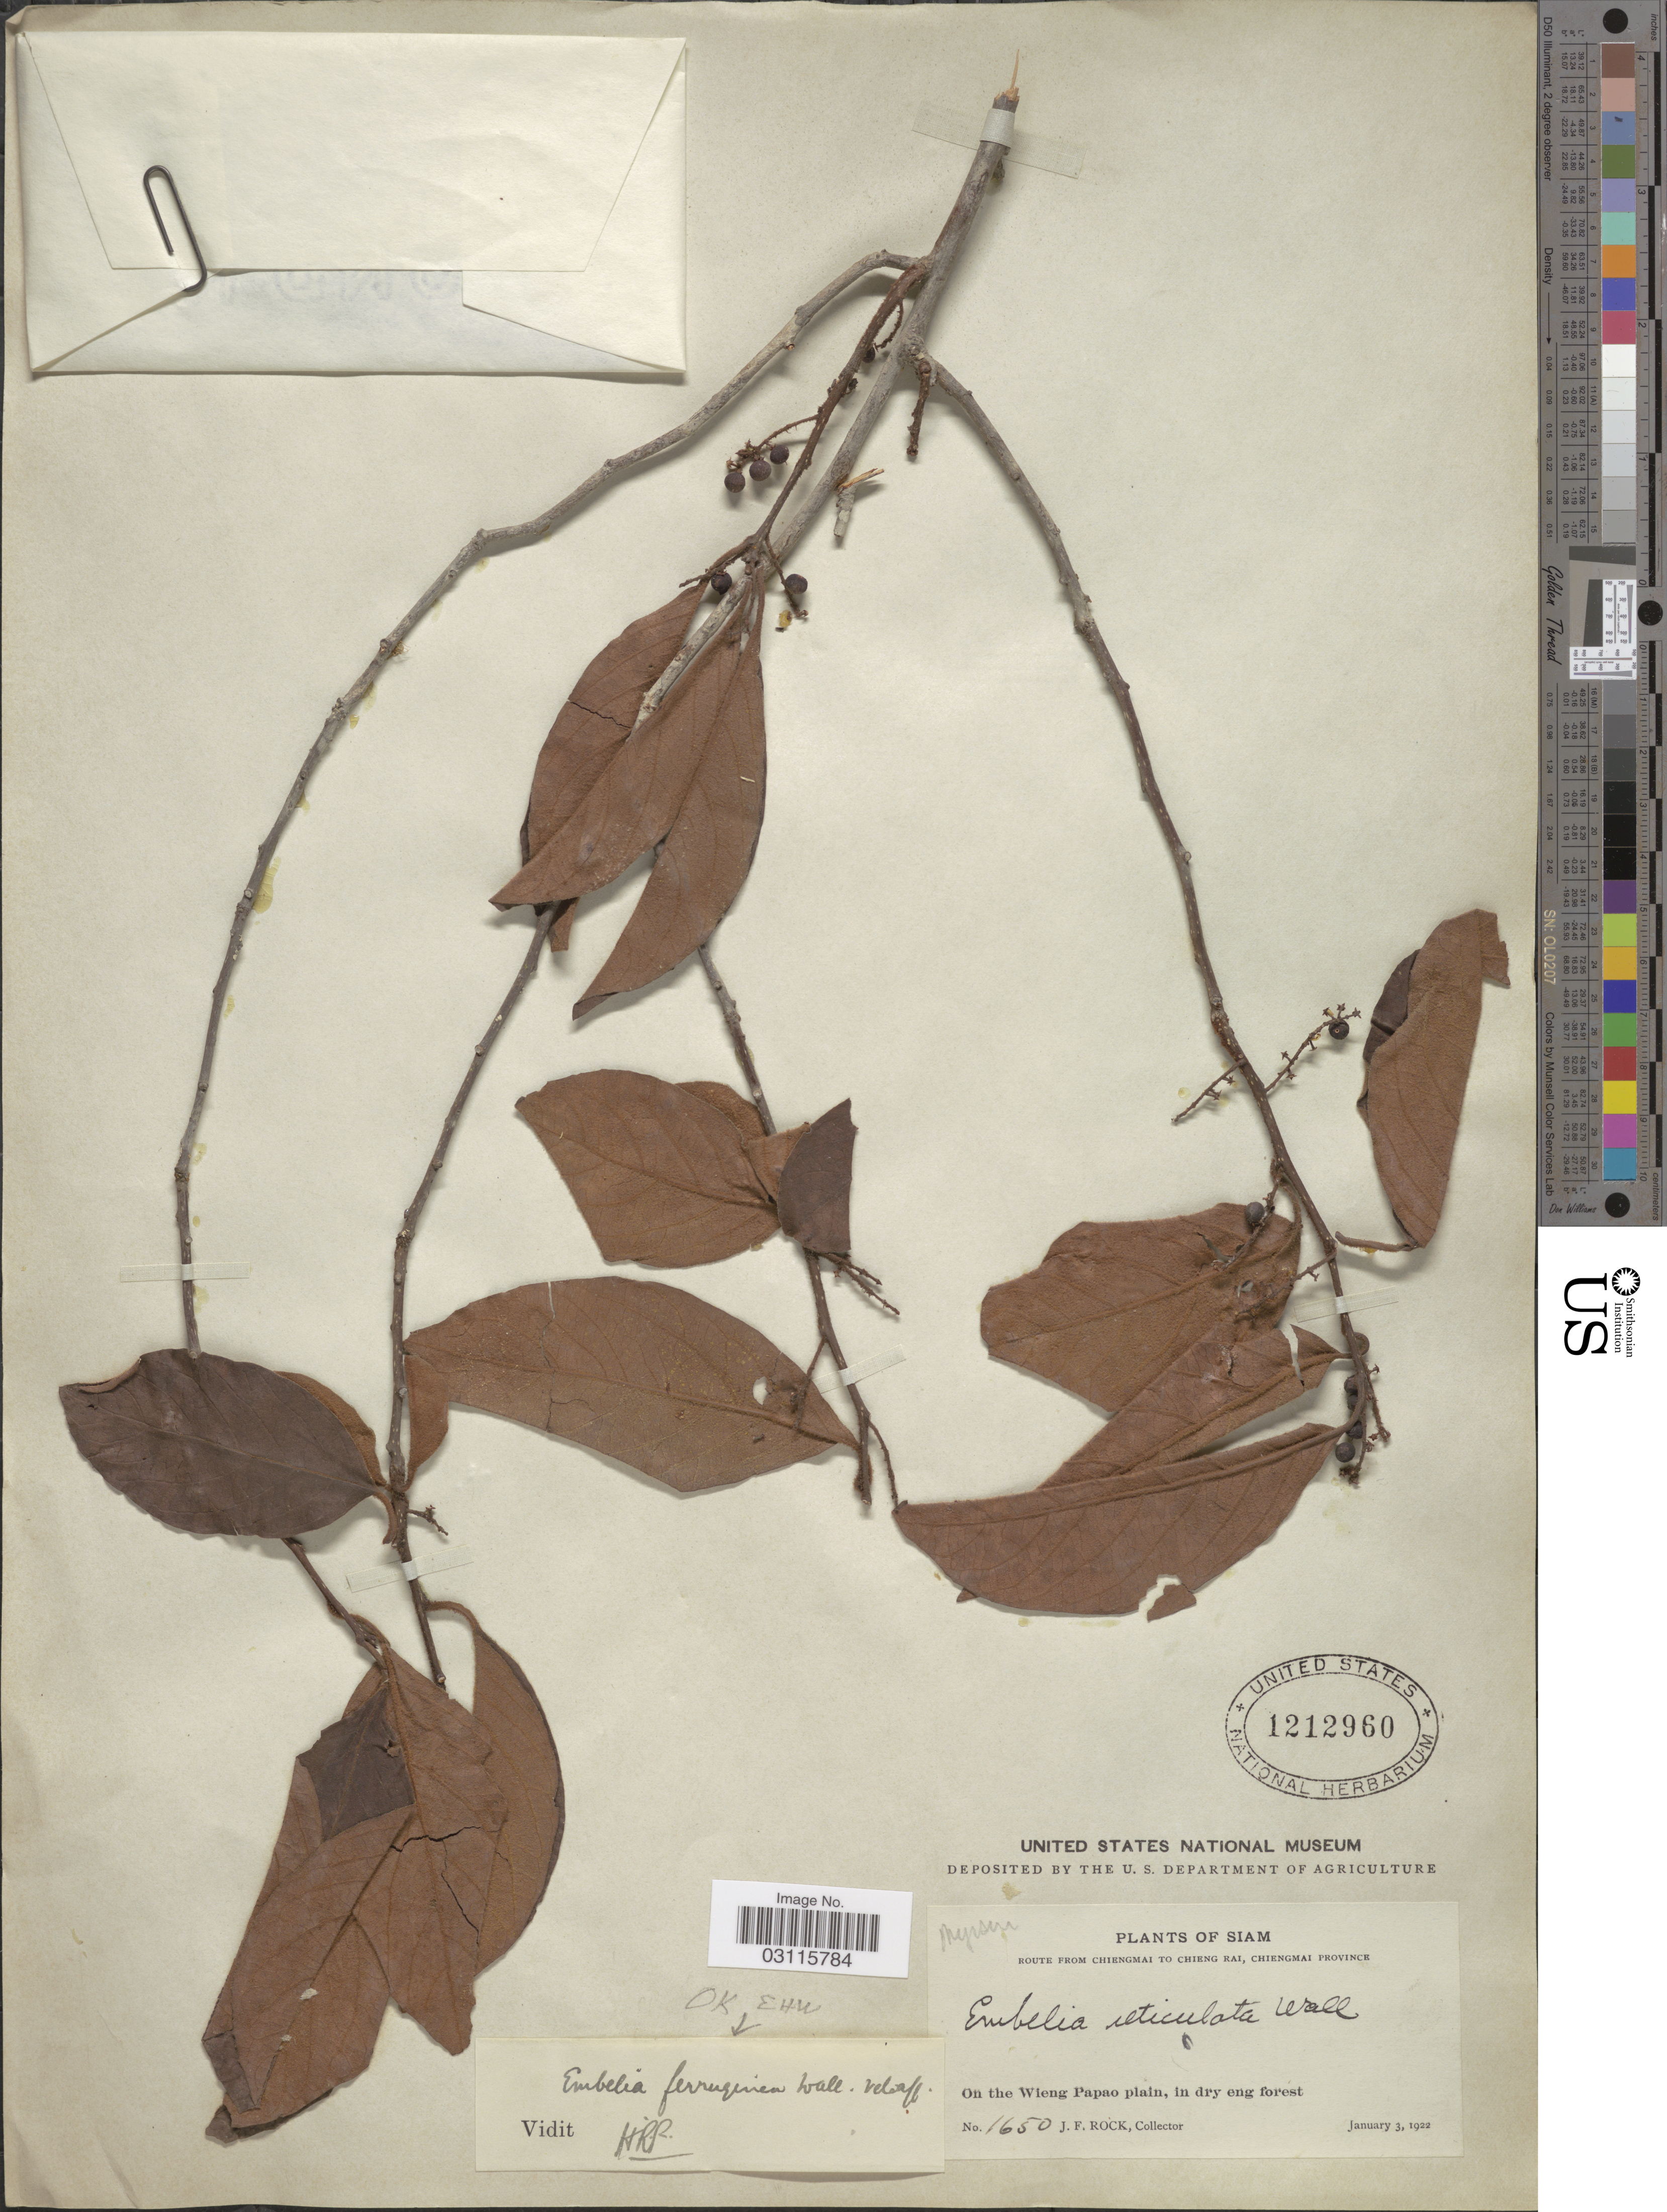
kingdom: Plantae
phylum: Tracheophyta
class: Magnoliopsida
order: Ericales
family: Primulaceae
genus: Embelia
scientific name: Embelia ferruginea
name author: A. DC.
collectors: J. Rock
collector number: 1650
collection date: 1922-01-03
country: Thailand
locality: Siam. Route from Chengmaui to Cheng Rai, Chengmai Province. On the Wieng Papao plain.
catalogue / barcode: US 1212960